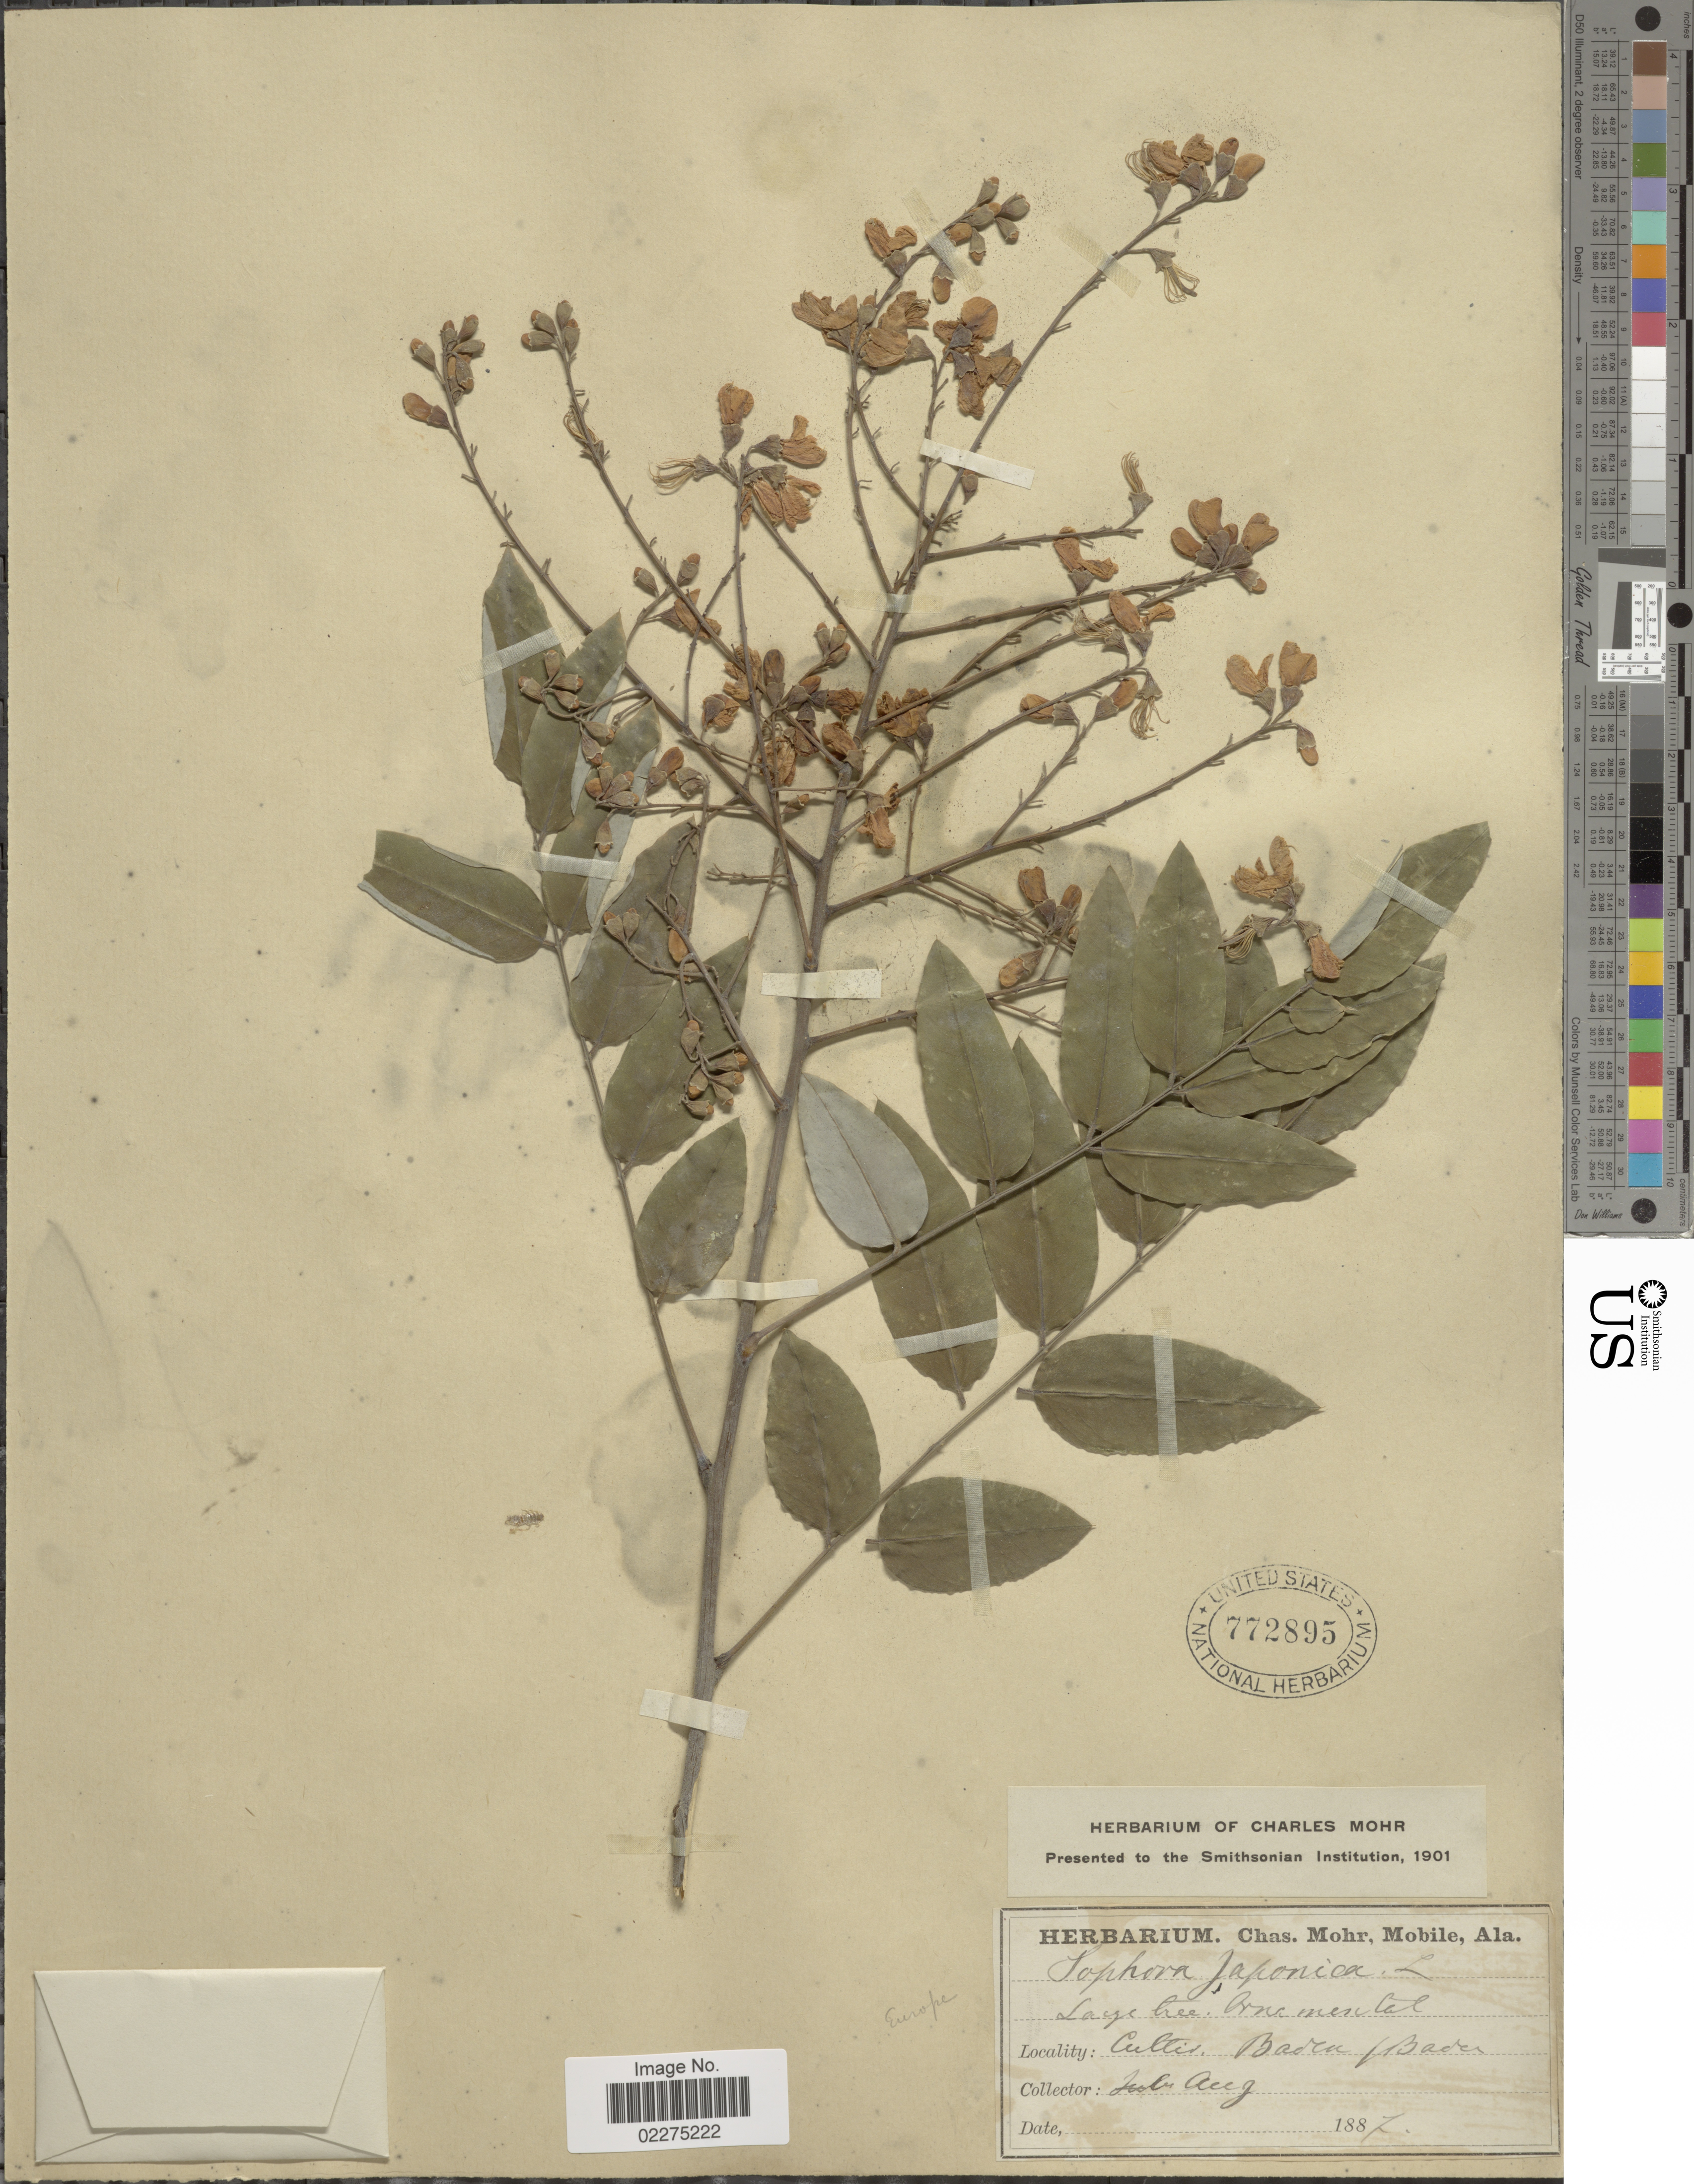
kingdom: Plantae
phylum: Tracheophyta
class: Magnoliopsida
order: Fabales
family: Fabaceae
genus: Sophora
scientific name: Sophora japonica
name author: L.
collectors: ex herb. Charles Mohr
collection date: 1887-08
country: Germany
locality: Cultiv. Baden Baden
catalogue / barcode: US 772895